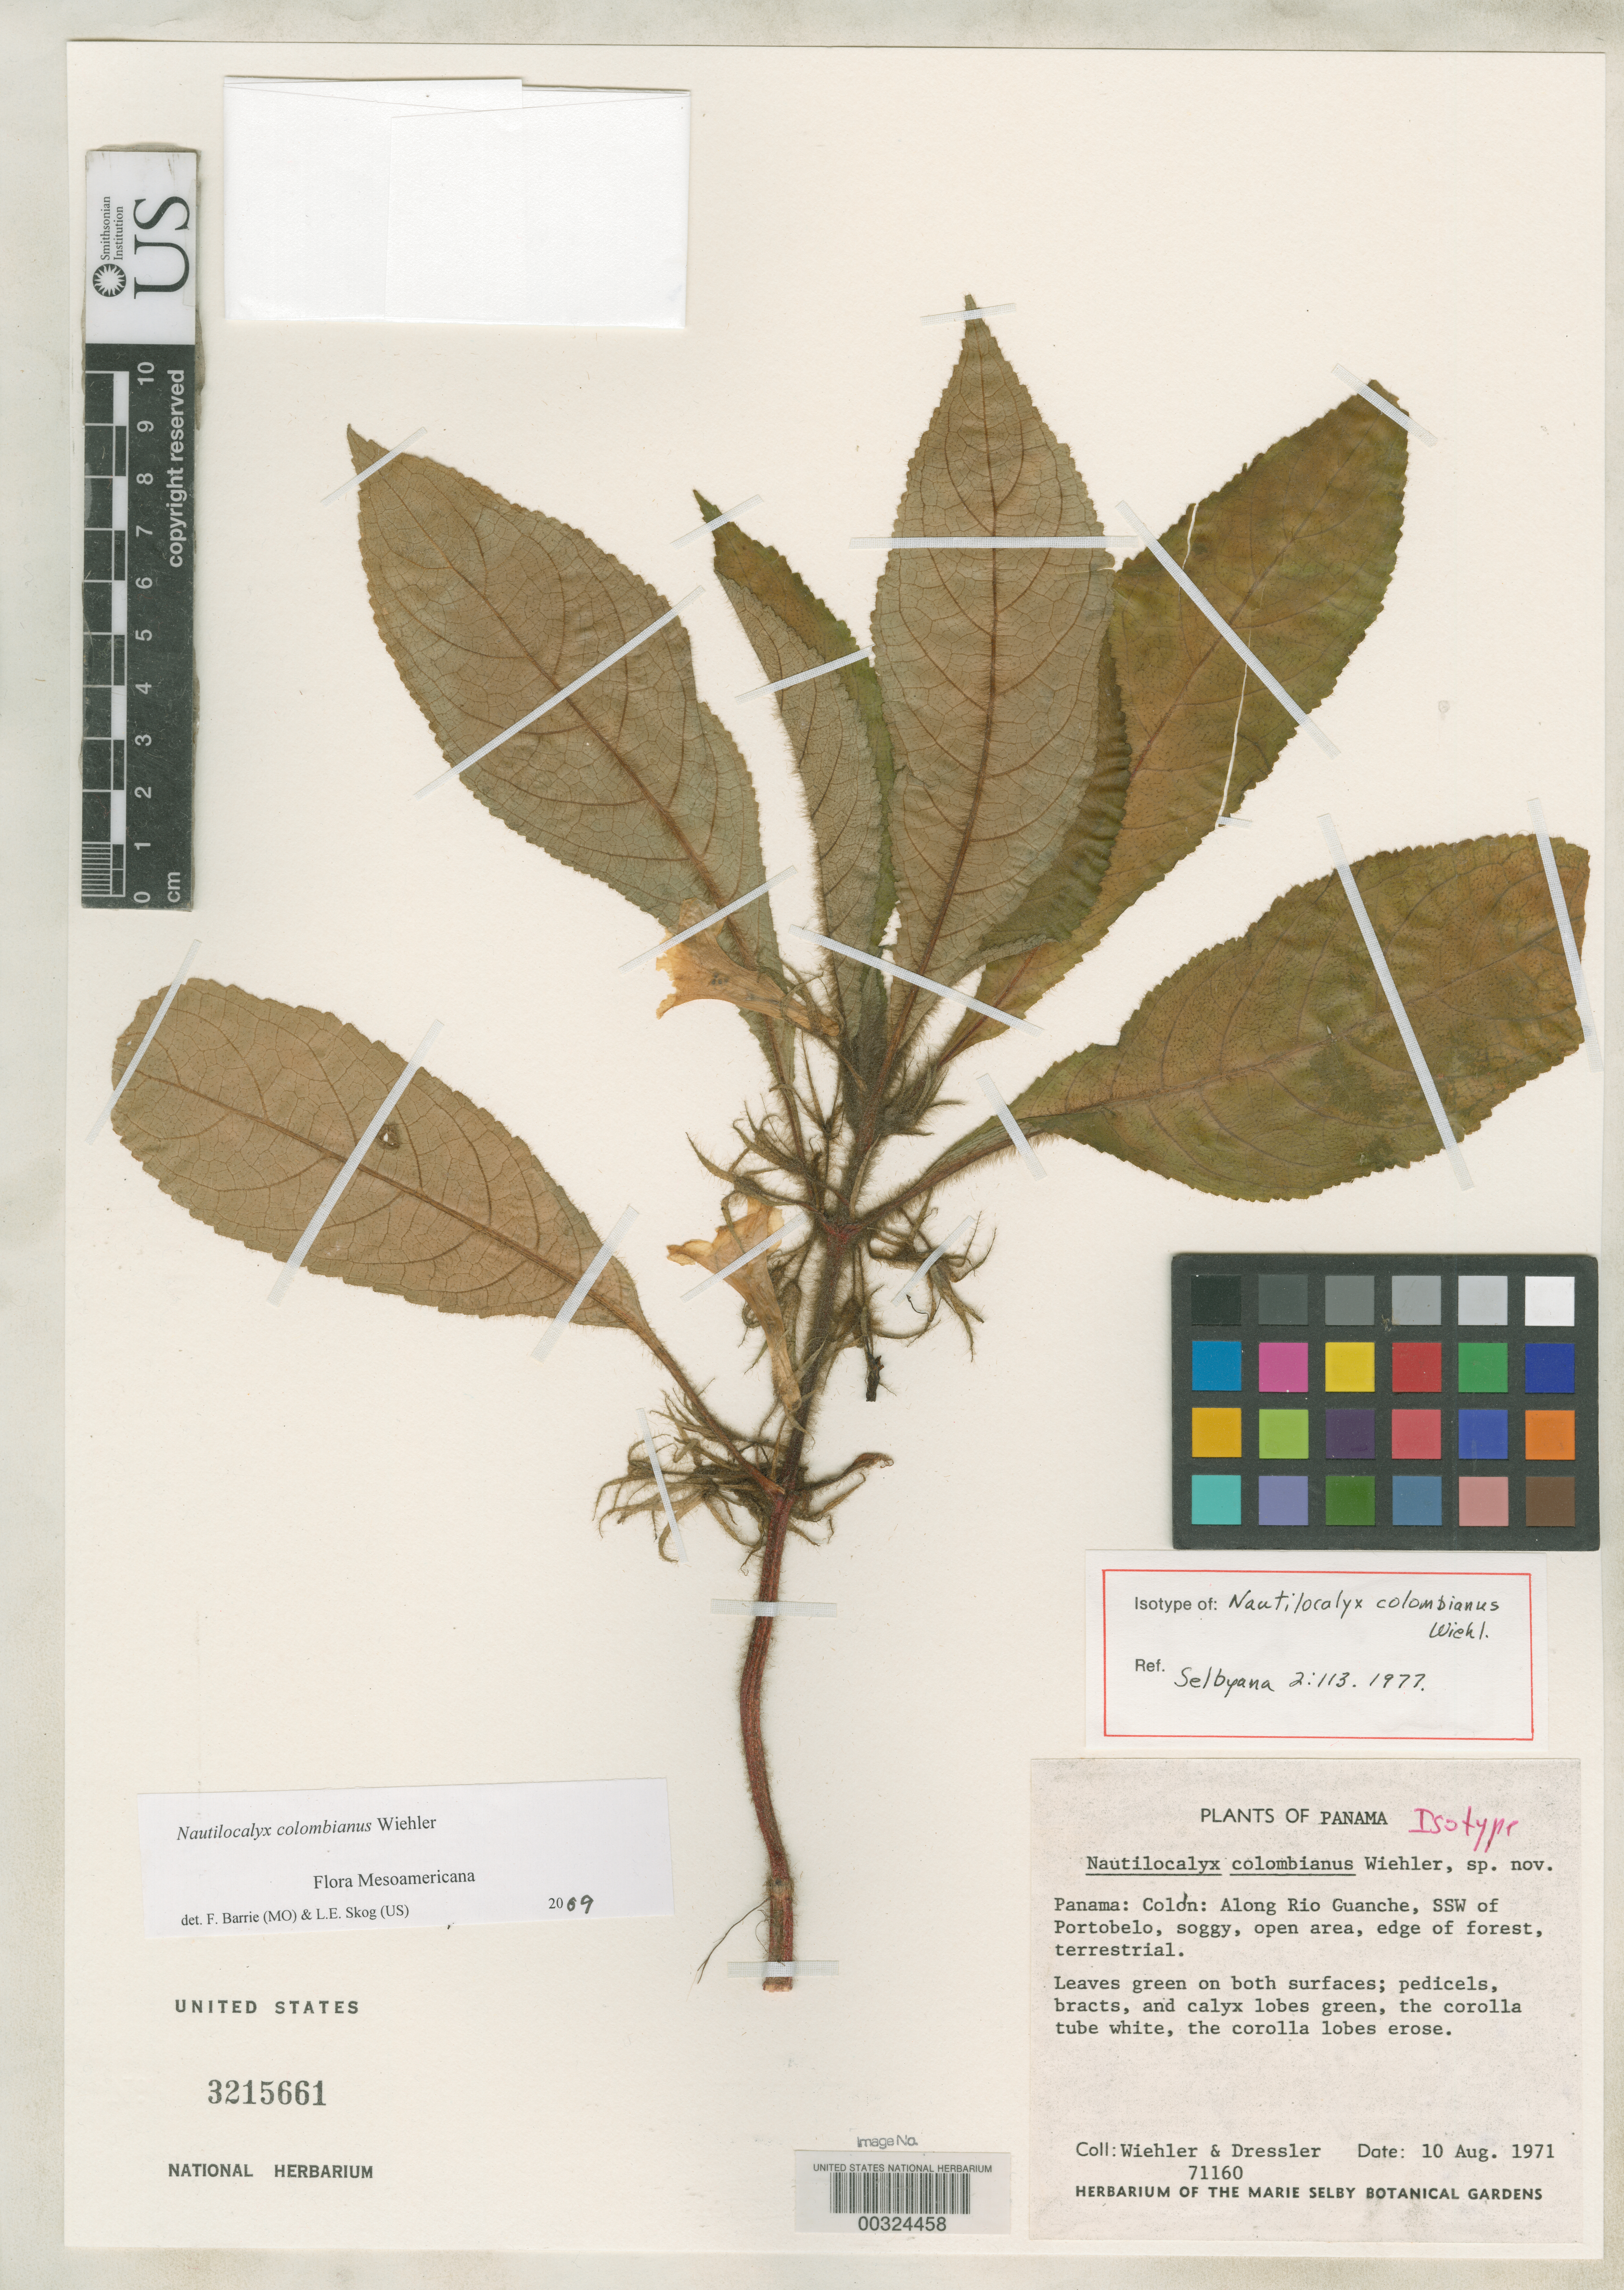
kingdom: Plantae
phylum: Tracheophyta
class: Magnoliopsida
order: Lamiales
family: Gesneriaceae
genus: Nautilocalyx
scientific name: Nautilocalyx colombianus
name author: Wiehler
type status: Isotype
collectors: H. J. Wiehler & R. Dressler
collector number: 71160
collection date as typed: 10 Aug 1971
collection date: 1971-08-10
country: Panama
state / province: Colón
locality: Along Rio Guanche, SSW of Portobelo.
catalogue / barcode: US 3215661